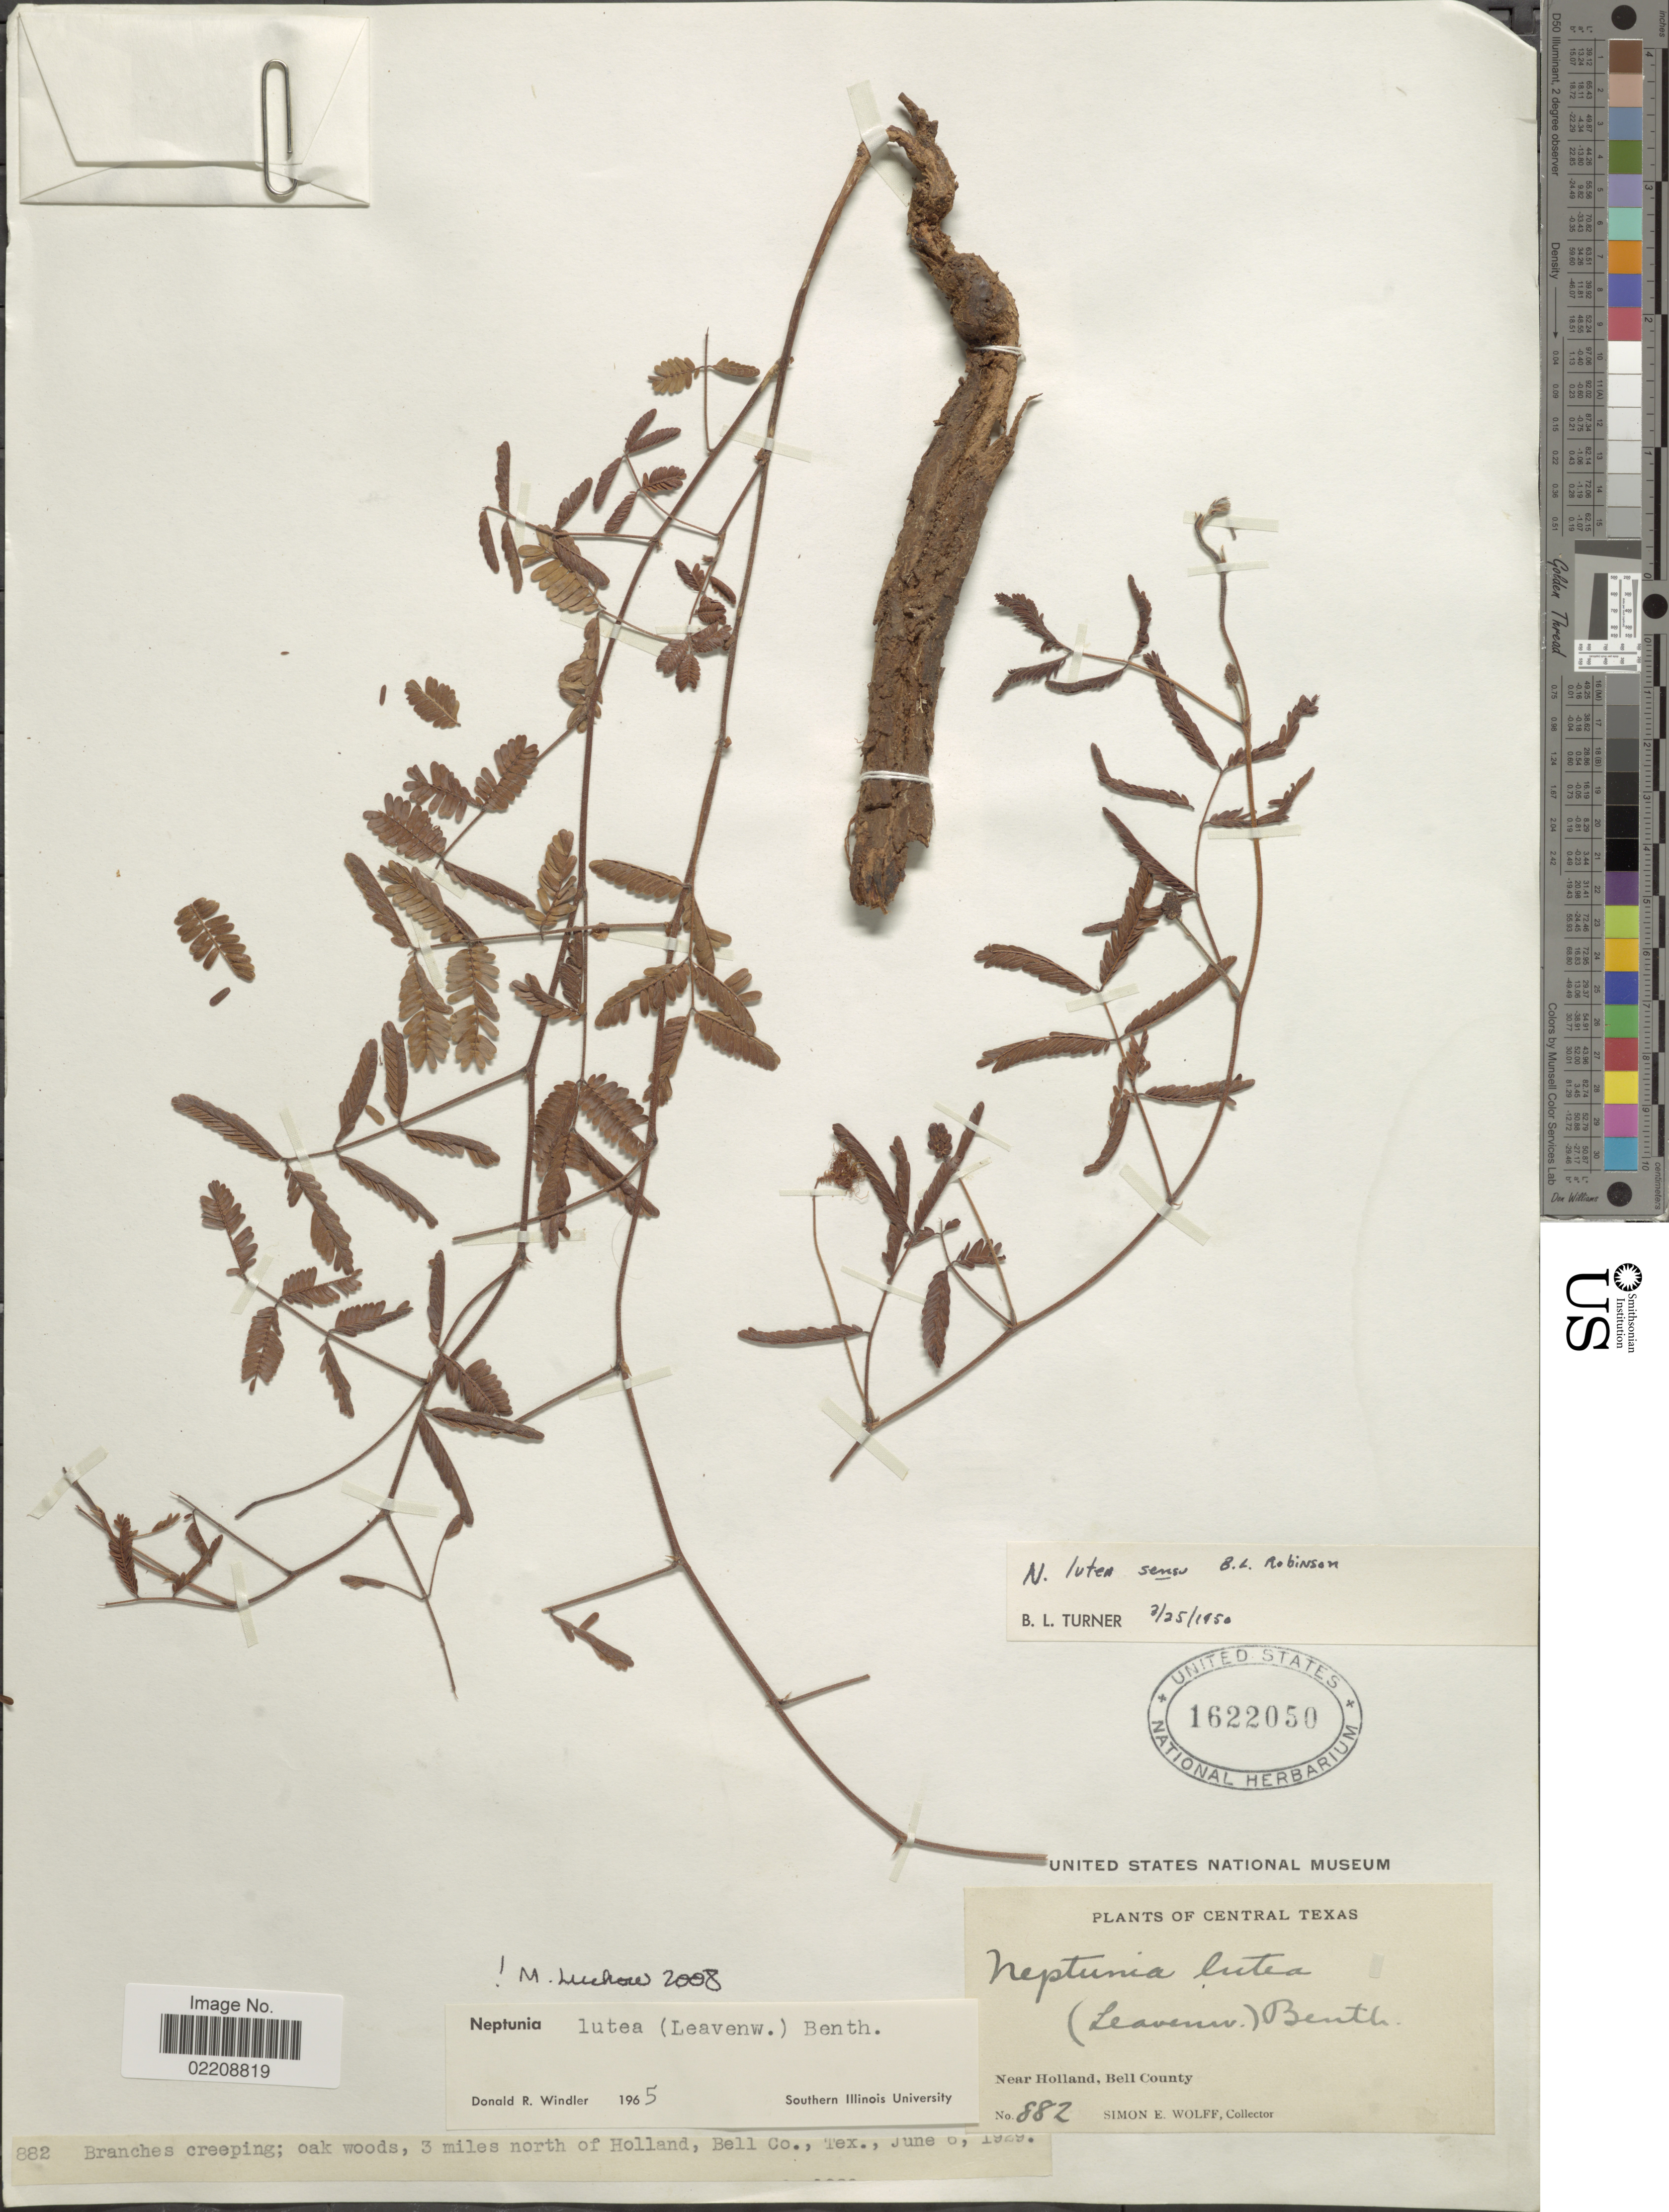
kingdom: Plantae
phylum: Tracheophyta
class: Magnoliopsida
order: Fabales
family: Fabaceae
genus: Neptunia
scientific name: Neptunia lutea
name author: (Leavenw.) Benth.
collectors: S. E. Wolff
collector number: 882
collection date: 1929-06-06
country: United States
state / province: Texas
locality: Central Texas, near Holland, Bell County, 3 miles north of Holland, Tex.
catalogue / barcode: US 1622050